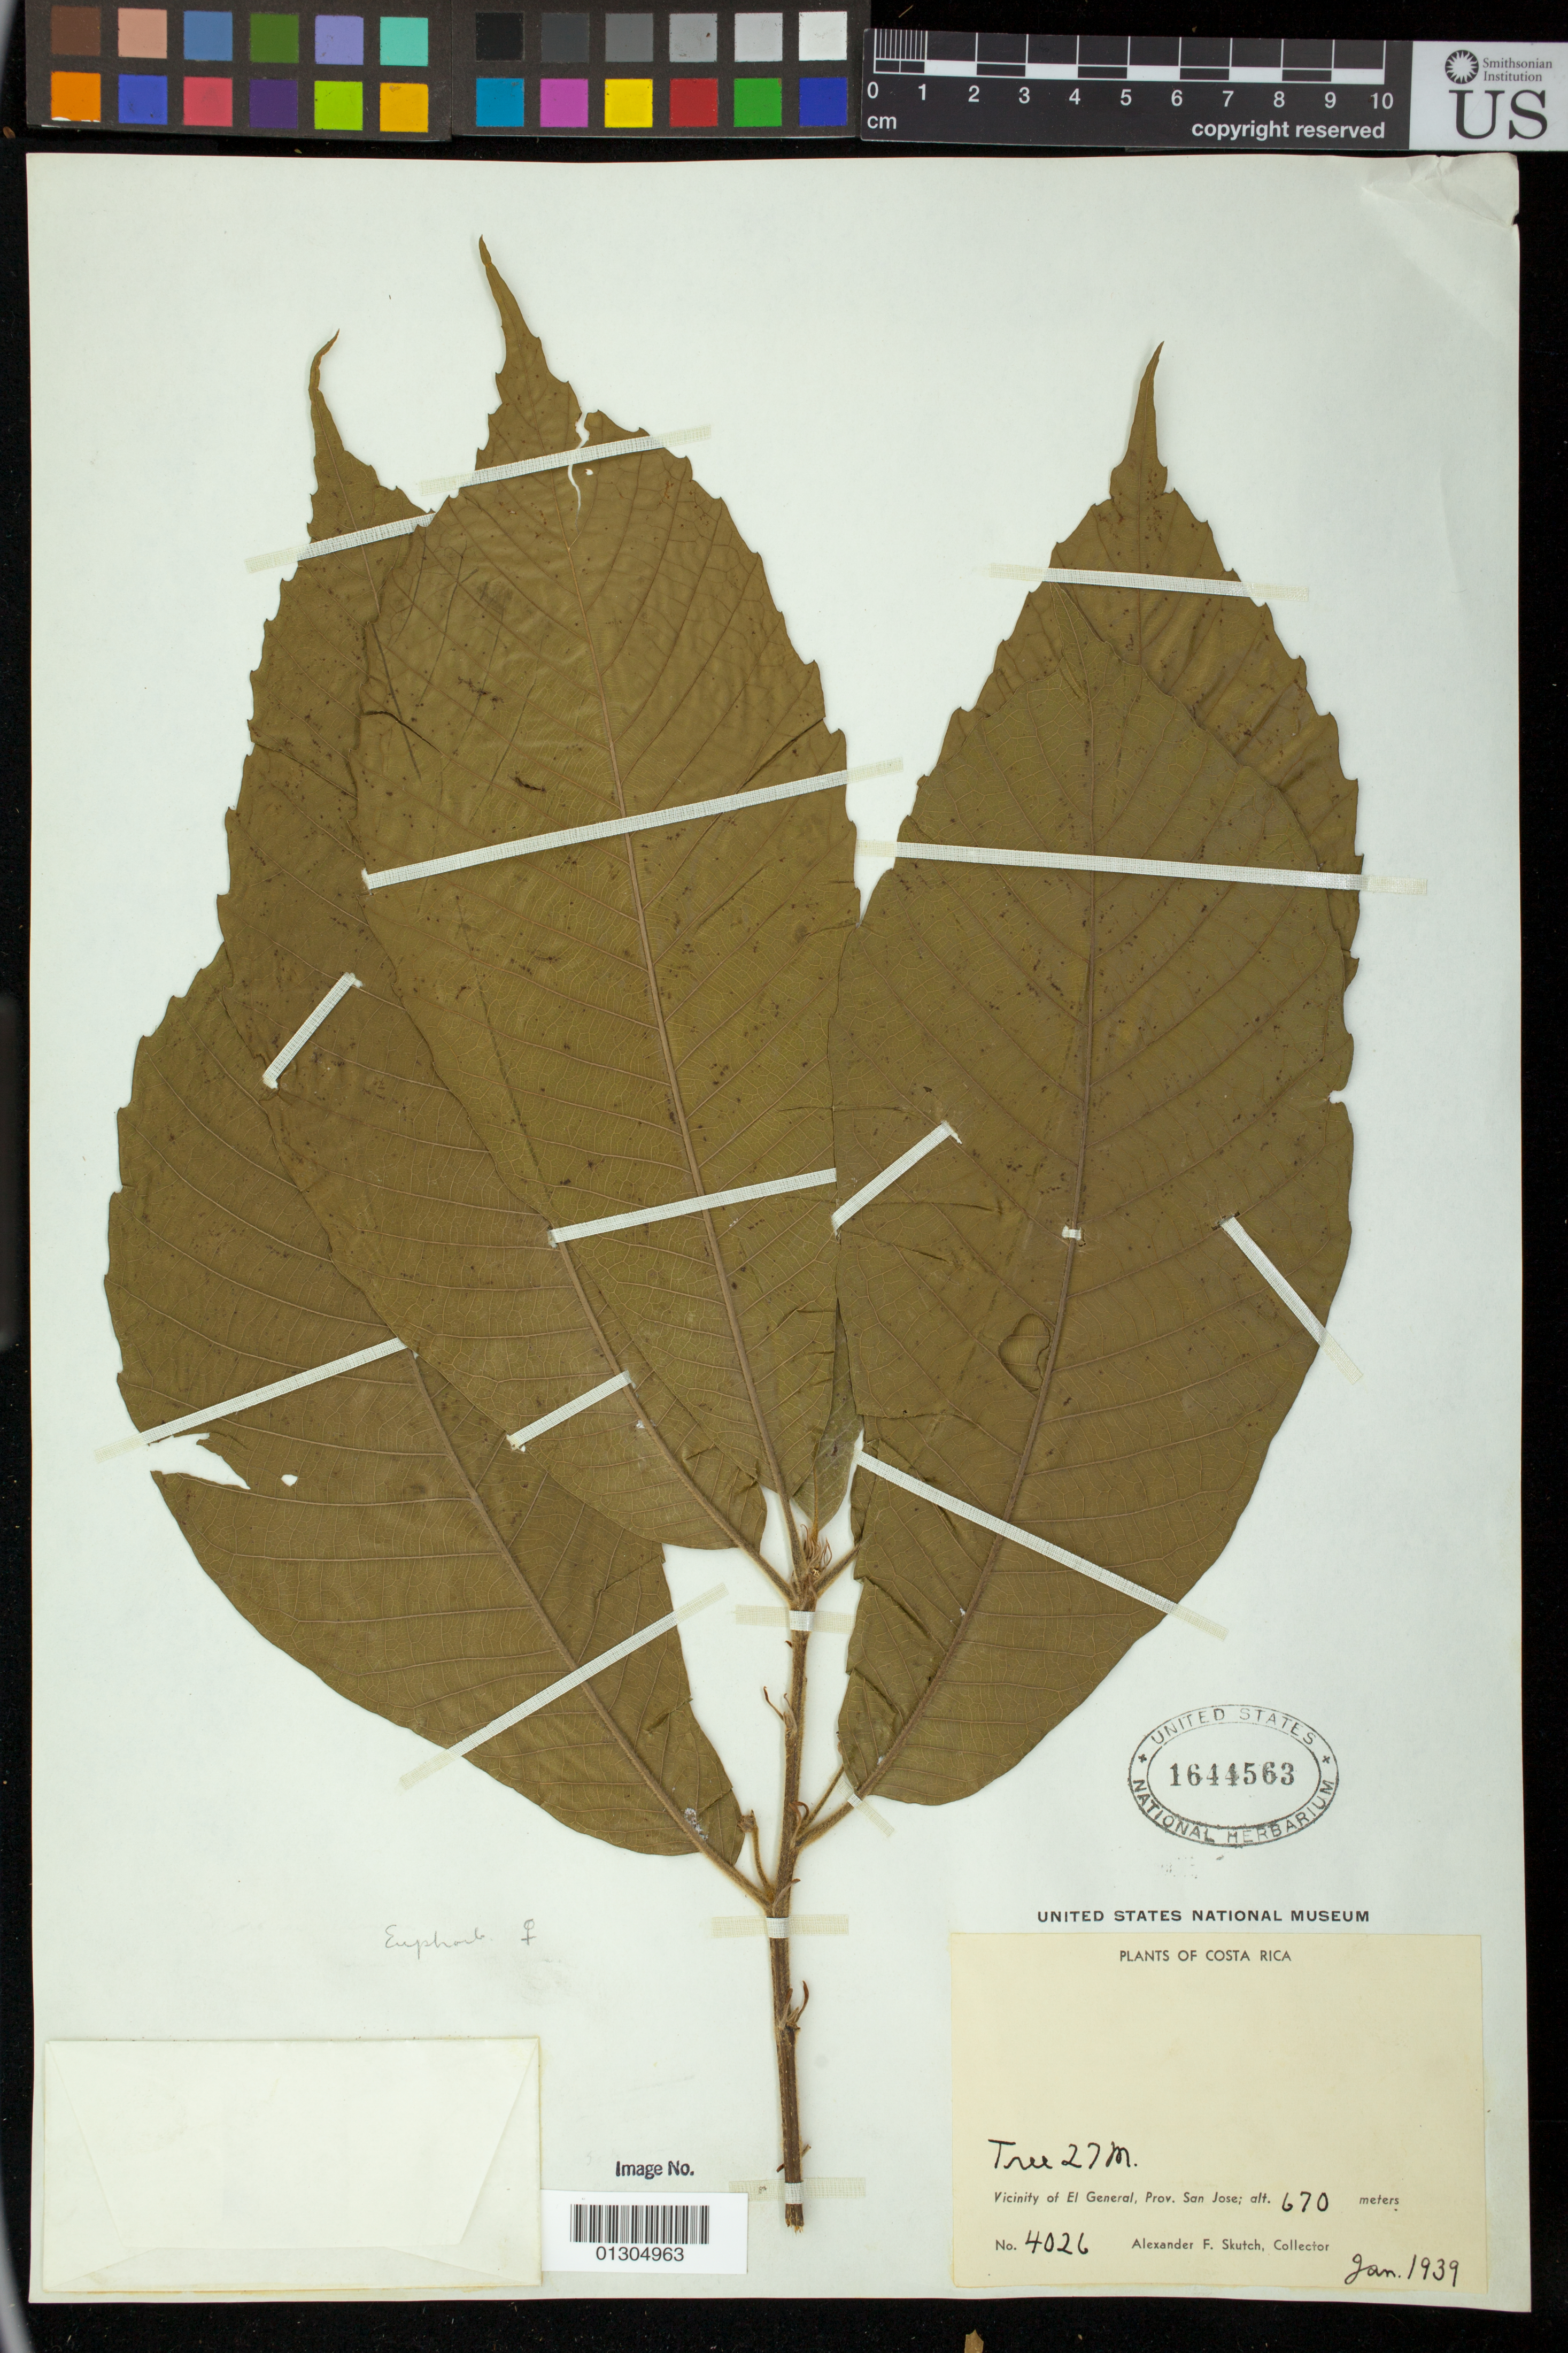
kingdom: Plantae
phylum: Tracheophyta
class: Magnoliopsida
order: Malpighiales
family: Euphorbiaceae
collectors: A. F. Skutch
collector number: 4026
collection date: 1939-01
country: Costa Rica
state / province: San Jose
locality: Vicinity of El General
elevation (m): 670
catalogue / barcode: US 1644563